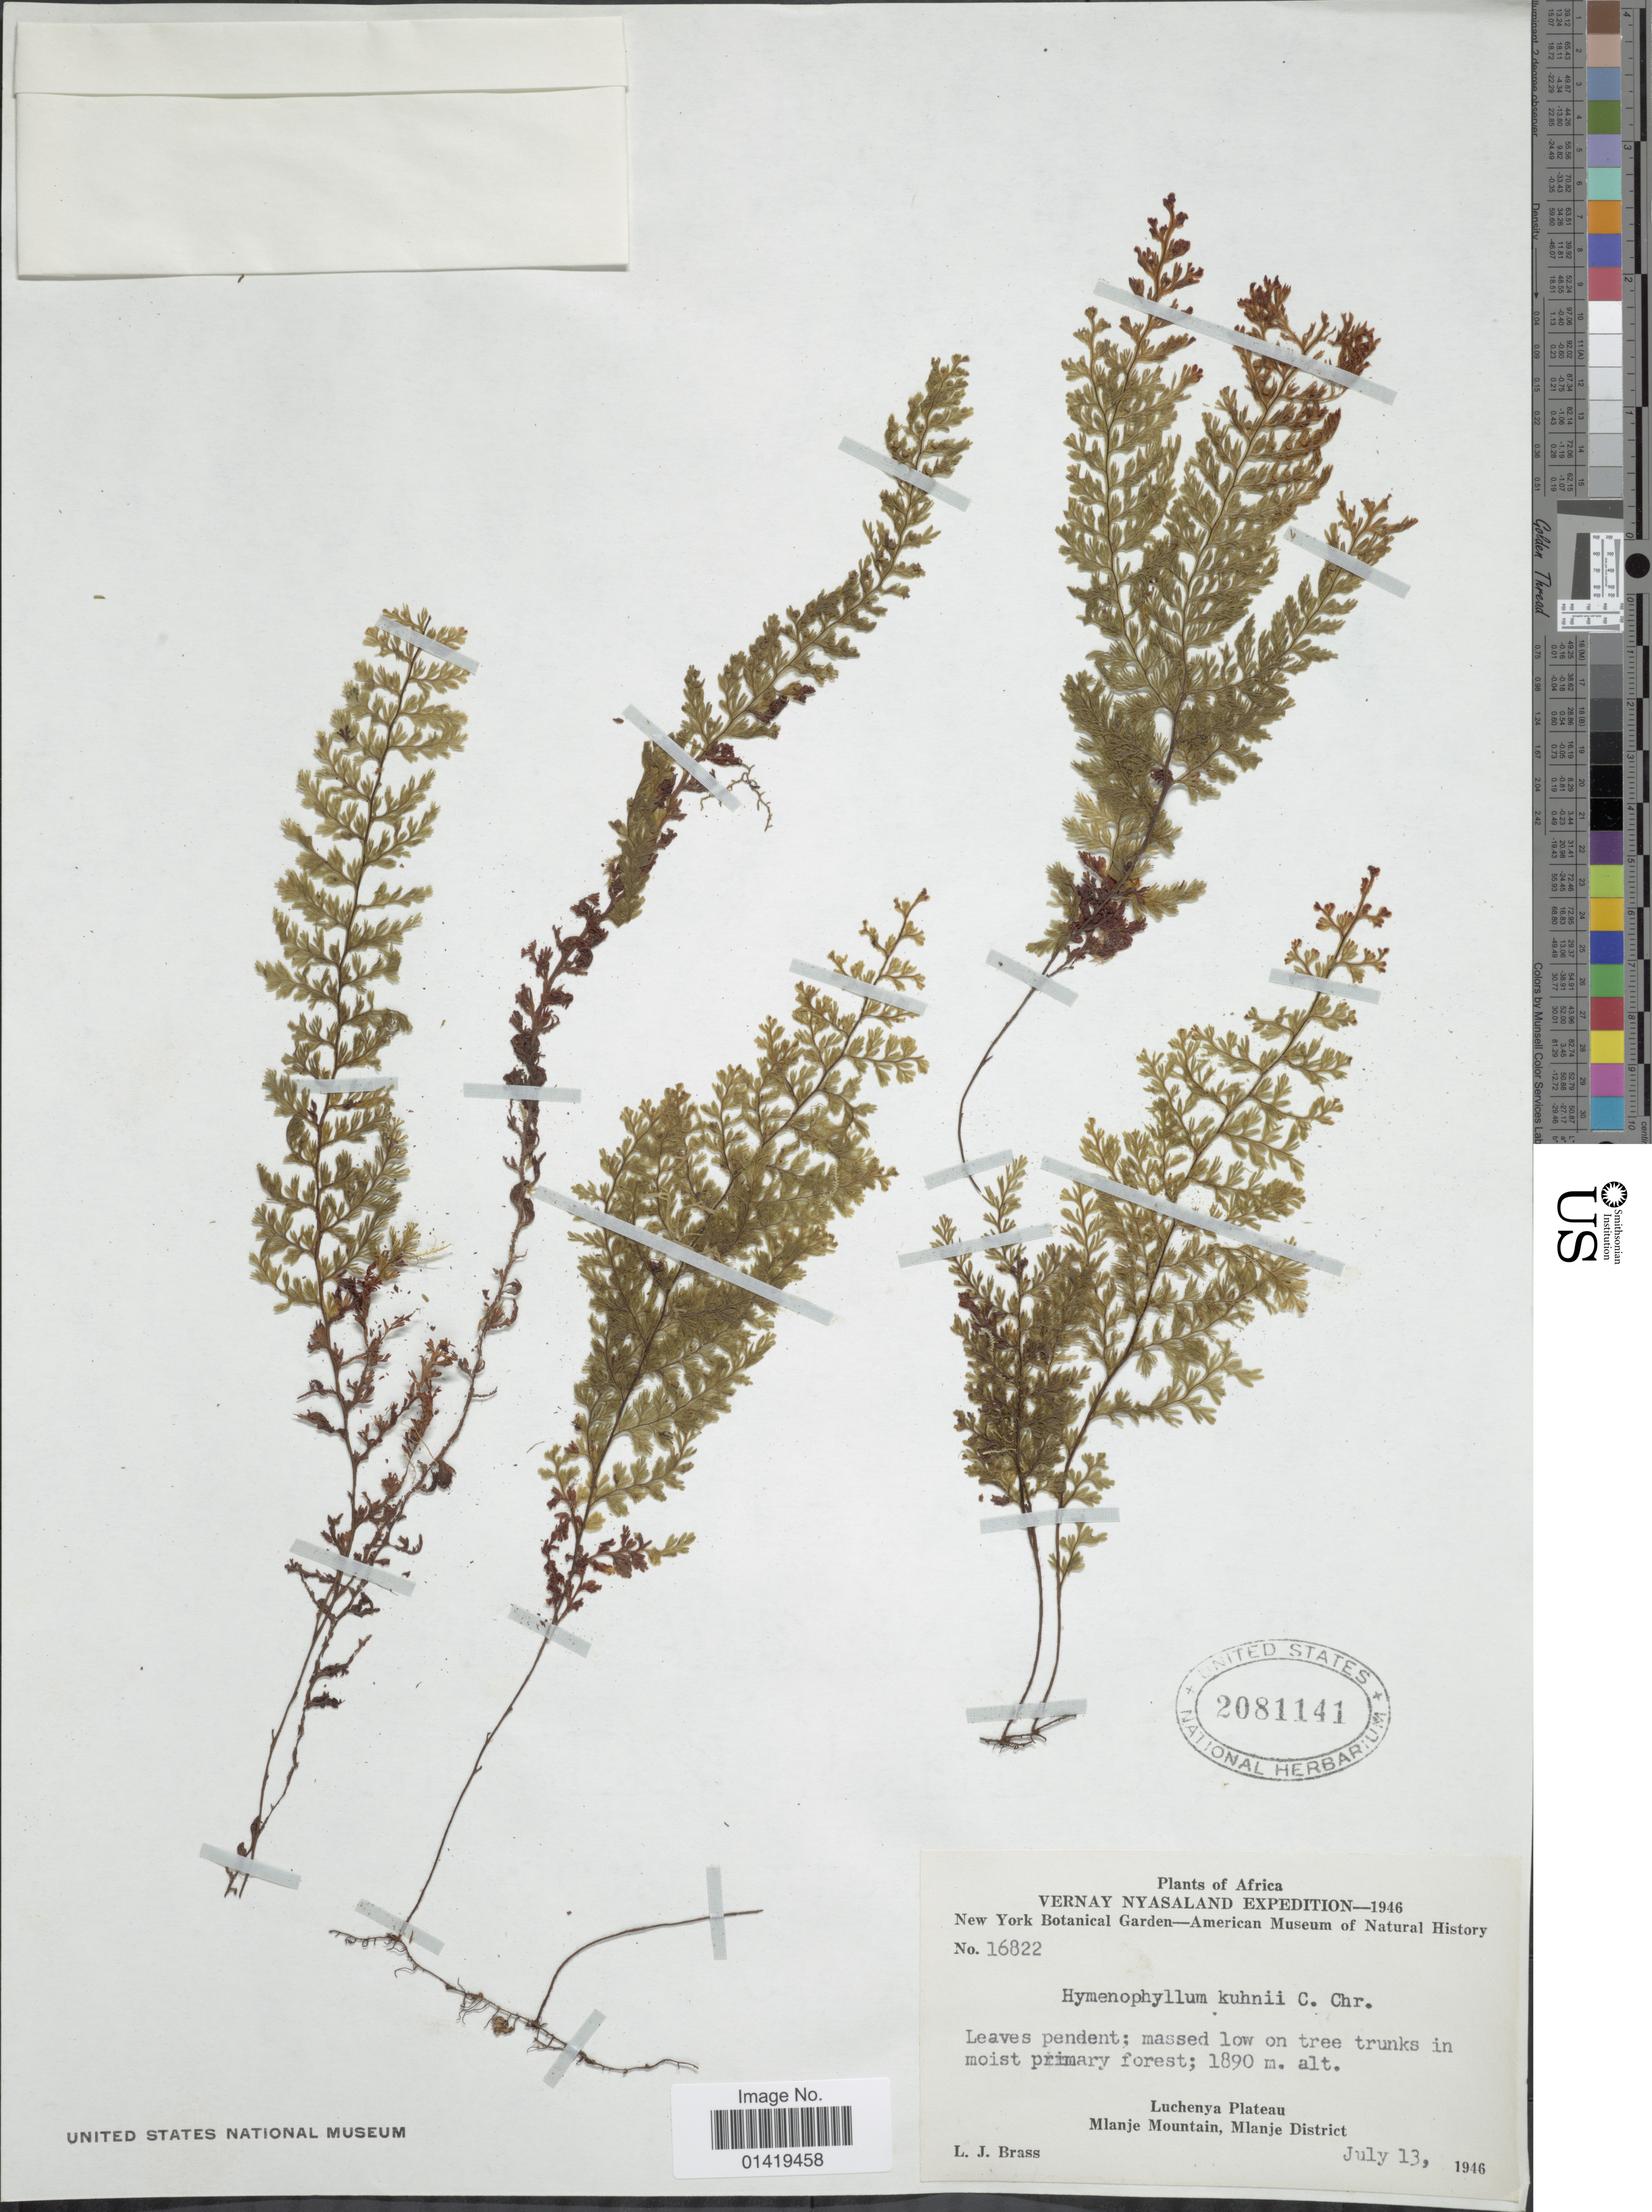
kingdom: Plantae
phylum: Tracheophyta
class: Polypodiopsida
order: Hymenophyllales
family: Hymenophyllaceae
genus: Hymenophyllum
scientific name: Hymenophyllum kuhnii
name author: C. Chr.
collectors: L. J. Brass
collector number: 16822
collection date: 1946-07-13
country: Malawi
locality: Africa, Luchenya plateau Mlanje mountain Mlanje district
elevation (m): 1890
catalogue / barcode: US 2081141